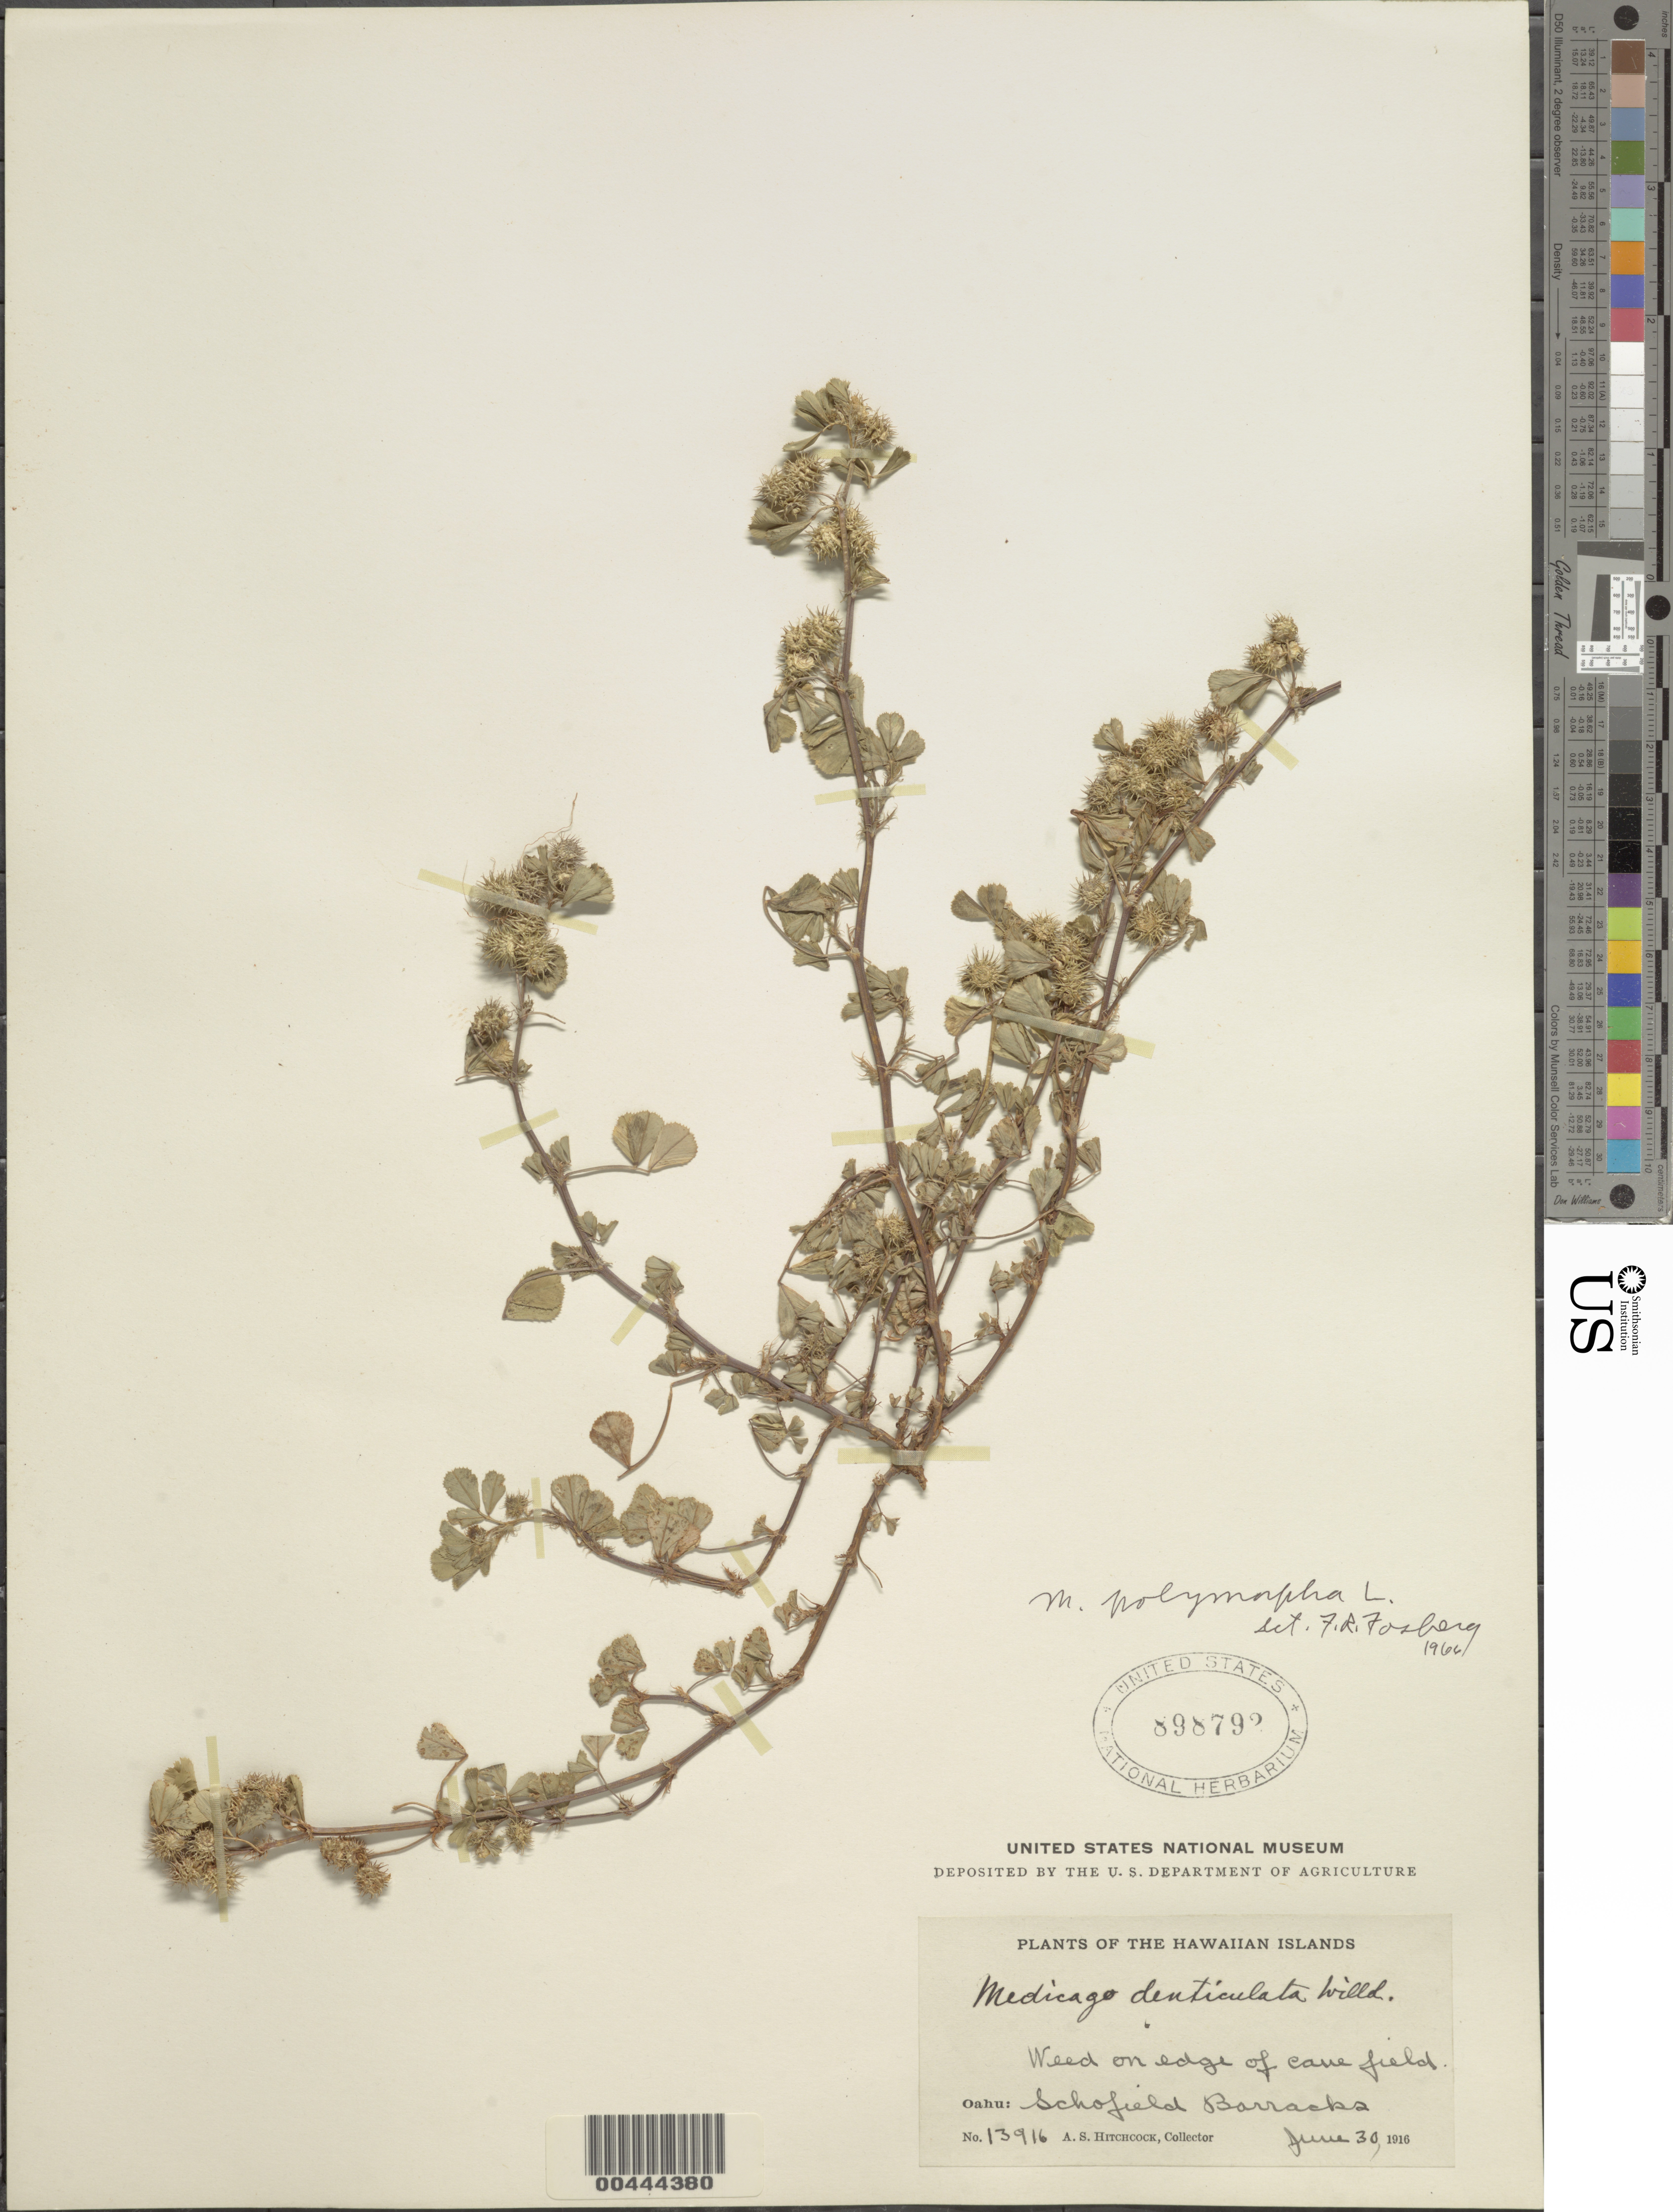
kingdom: Plantae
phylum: Tracheophyta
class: Magnoliopsida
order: Fabales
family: Fabaceae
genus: Medicago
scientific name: Medicago polymorpha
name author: L.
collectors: A. S. Hitchcock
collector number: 13916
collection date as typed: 30 Jun 1916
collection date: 1916-06-30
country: United States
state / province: Hawaii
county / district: Honolulu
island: Oahu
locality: Schofield Barracks, on edge of cane field.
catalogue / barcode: US 898792